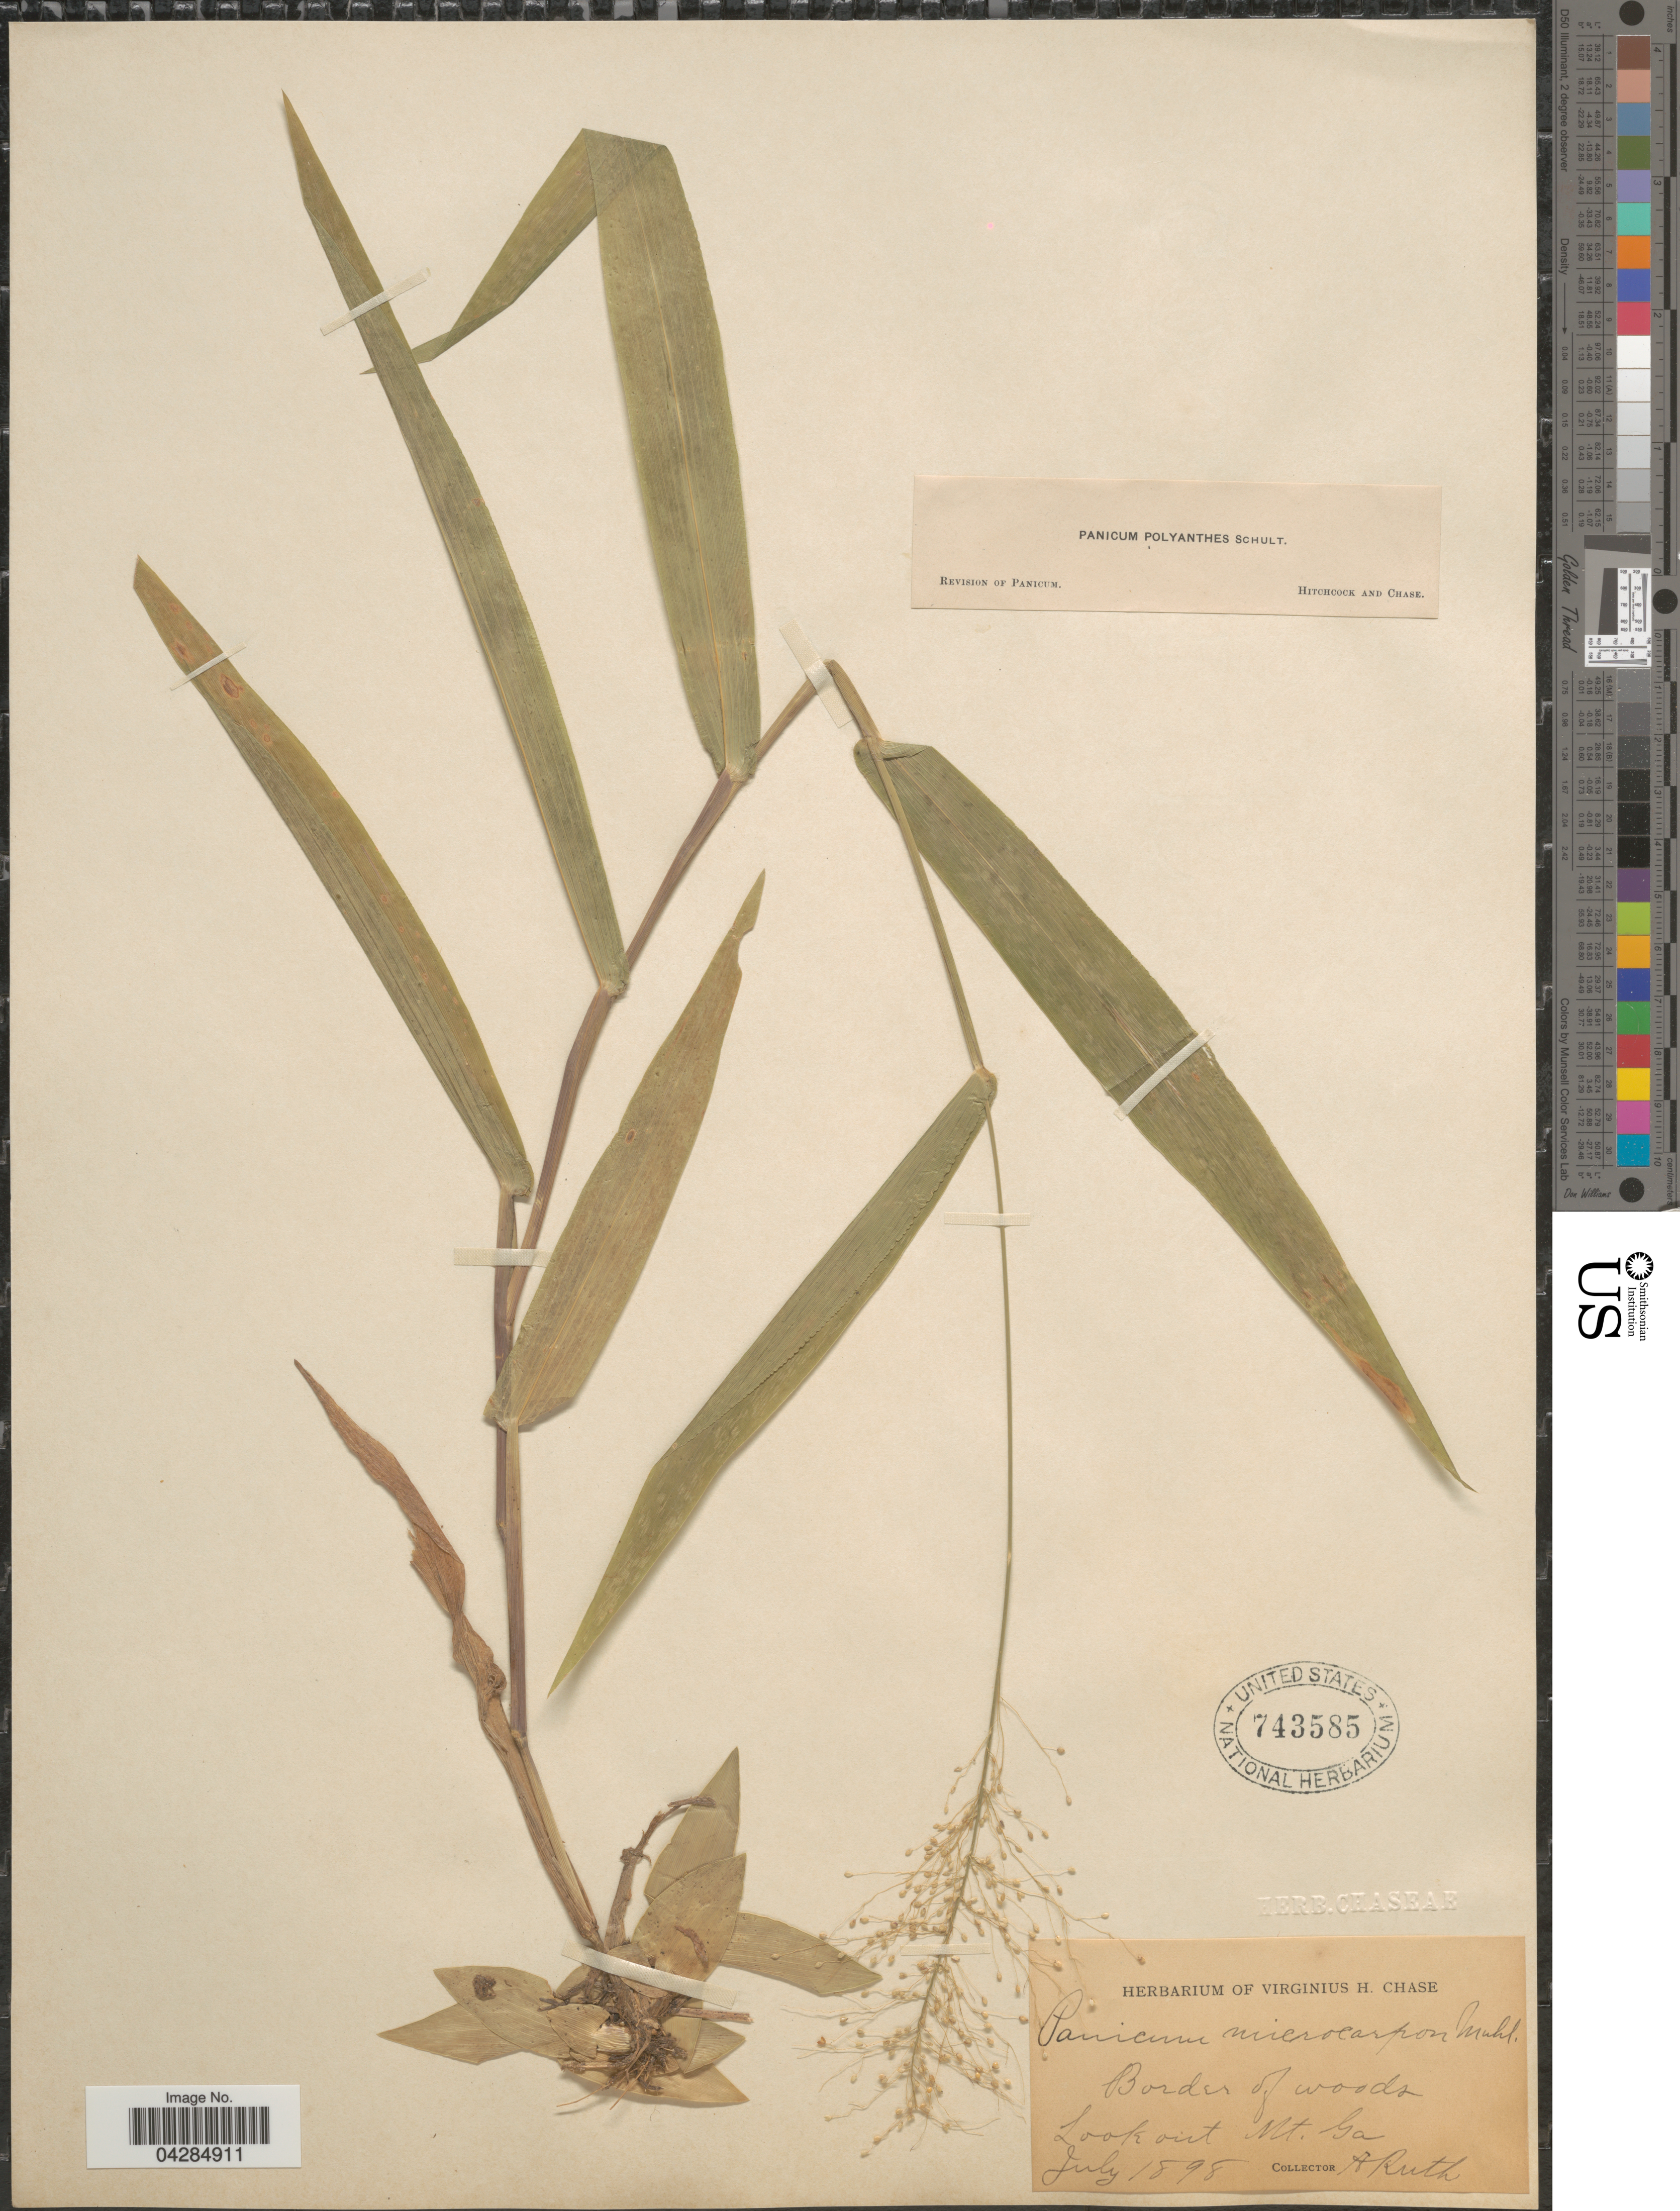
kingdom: Plantae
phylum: Tracheophyta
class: Liliopsida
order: Poales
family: Poaceae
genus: Dichanthelium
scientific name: Dichanthelium polyanthes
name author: (Schult.) Mohlenbr.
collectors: A. Ruth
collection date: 1898-07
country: United States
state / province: Georgia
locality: Border of woods. Lookout Mt.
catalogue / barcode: US 743585